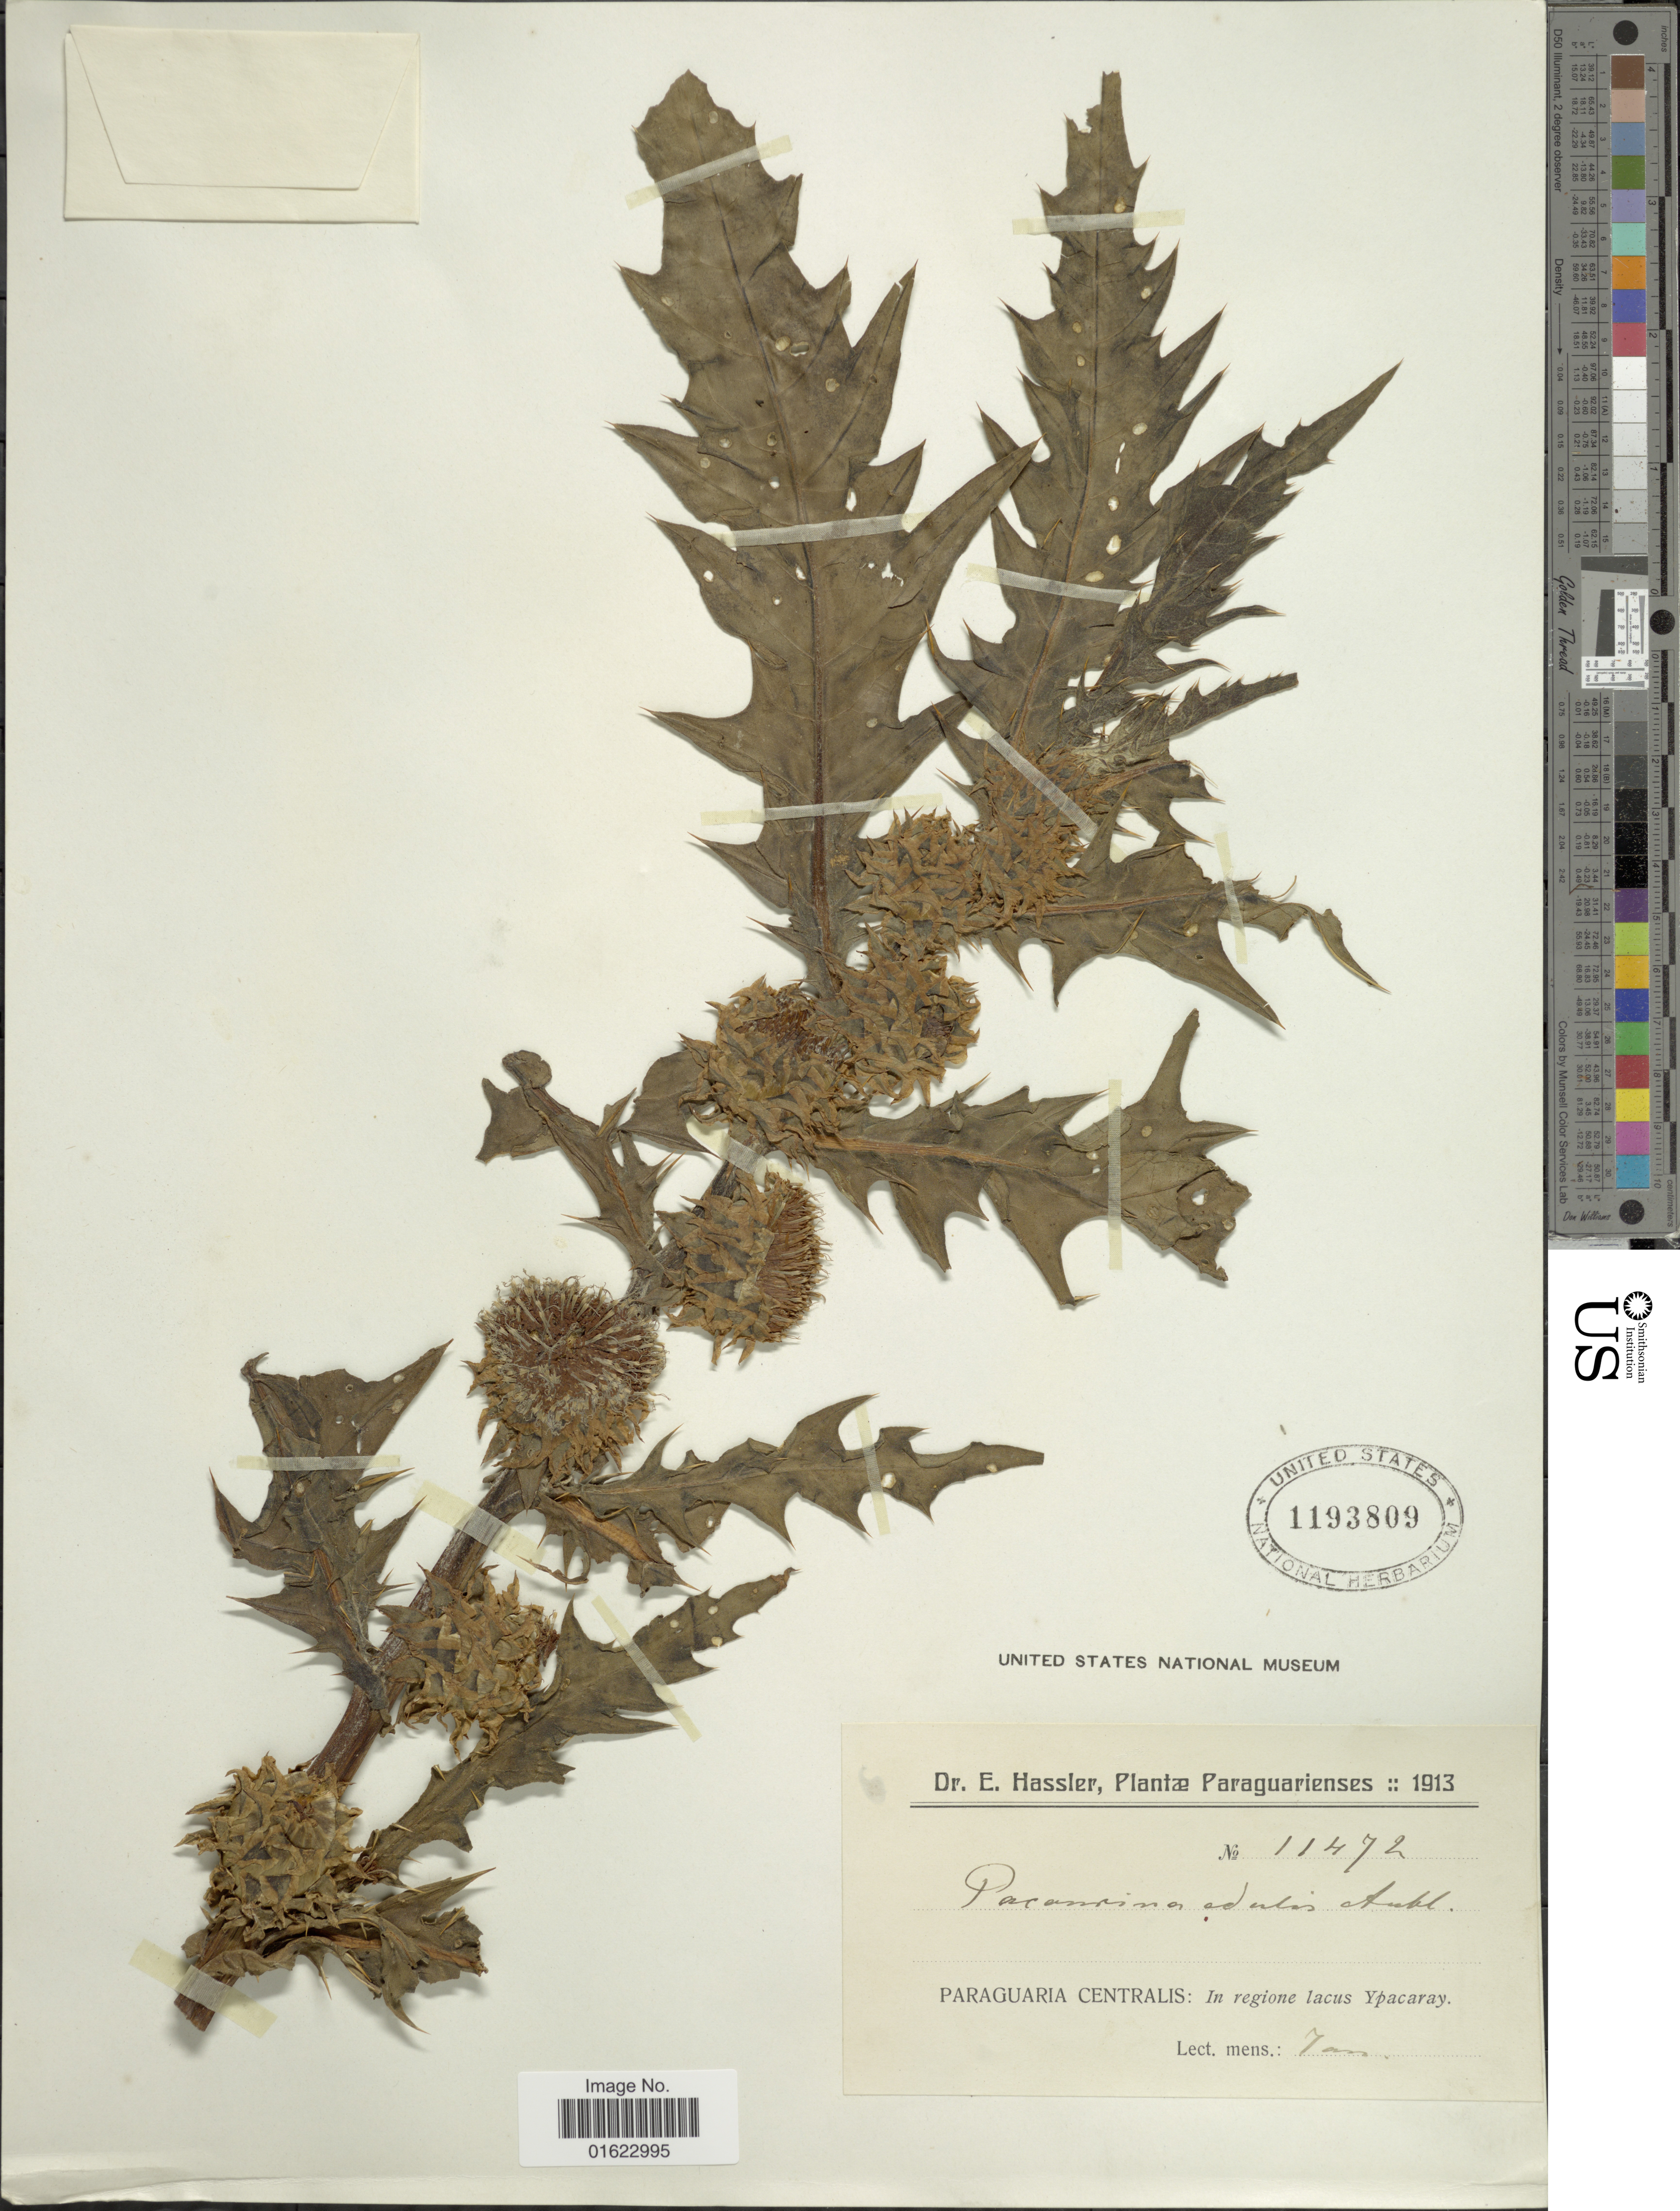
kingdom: Plantae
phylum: Tracheophyta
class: Magnoliopsida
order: Asterales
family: Asteraceae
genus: Pacourina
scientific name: Pacourina edulis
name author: Aubl.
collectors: E. Hassler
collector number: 11472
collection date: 1913-01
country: Paraguay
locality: Paraguarienses, Paraguaria Centralis: in regione lacus Ypacaray.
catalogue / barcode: US 1193809